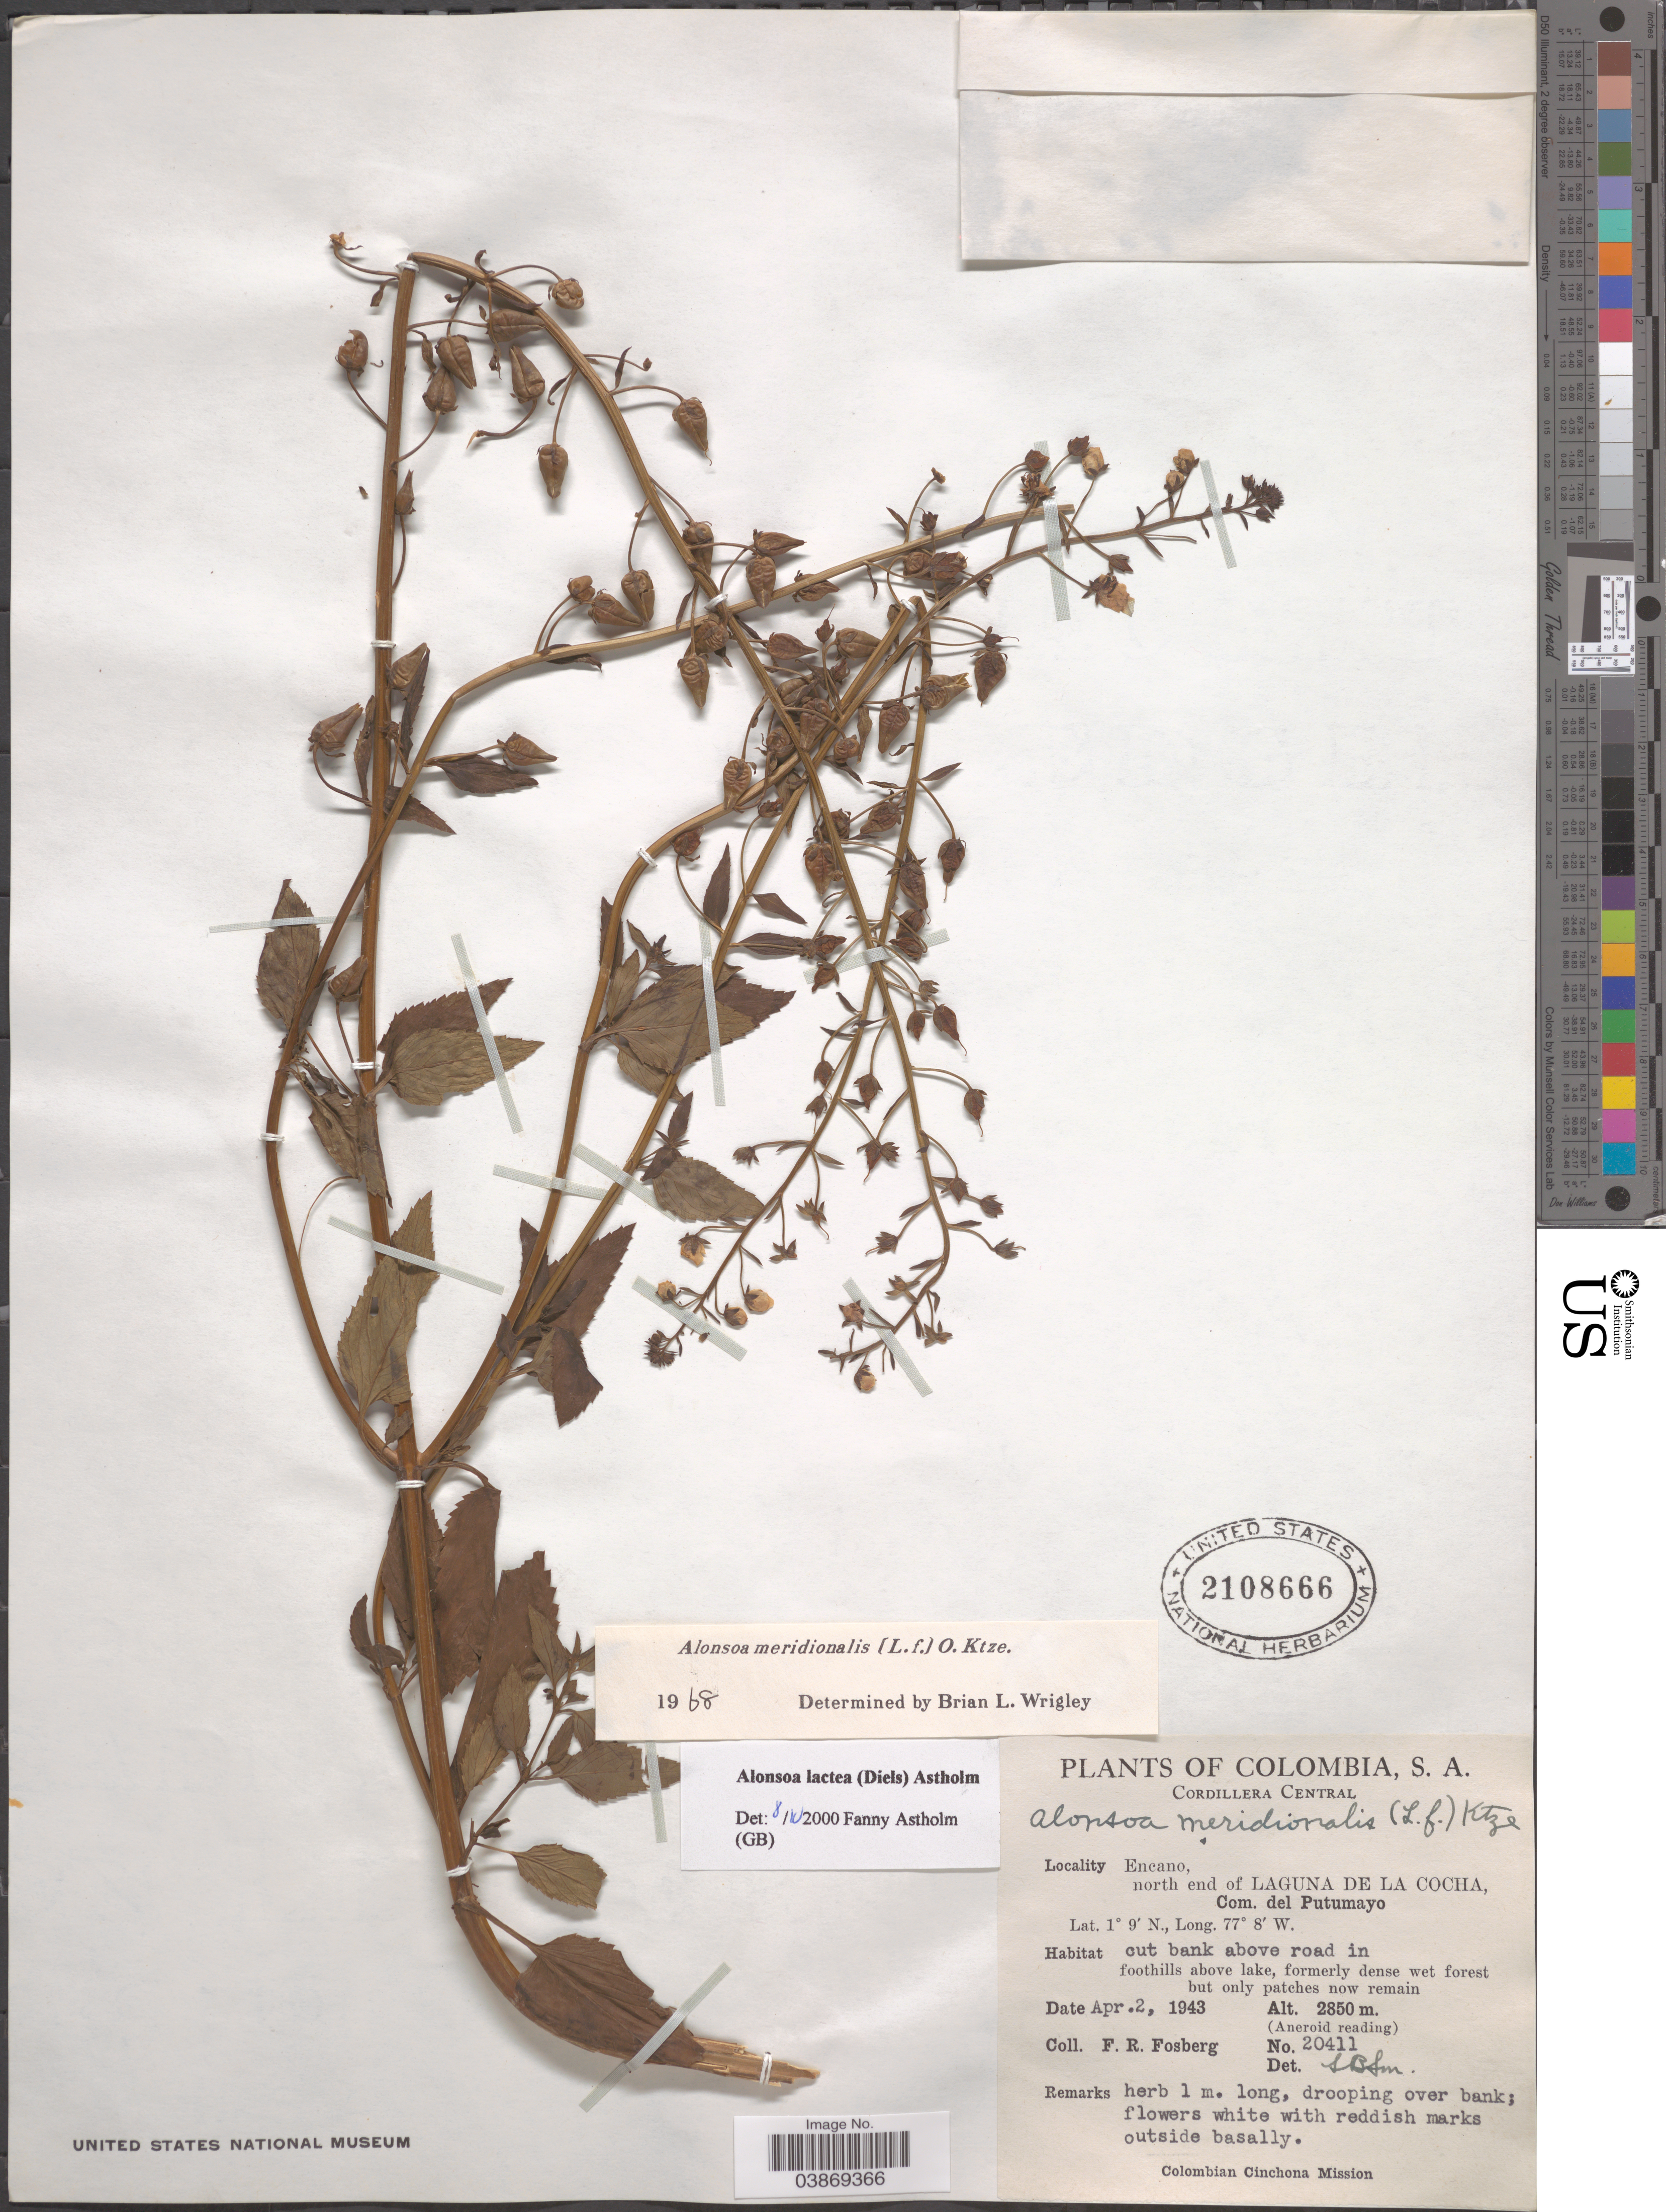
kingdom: Plantae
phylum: Tracheophyta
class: Magnoliopsida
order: Lamiales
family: Scrophulariaceae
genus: Alonsoa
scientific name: Alonsoa lactea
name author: Astholm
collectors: F. R. Fosberg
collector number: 20411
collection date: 1943-04-02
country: Colombia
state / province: Putumayo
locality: Cordillera Central. Encano, north end of Laguna de La Cocha, Com. del Putumayo.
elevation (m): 2850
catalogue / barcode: US 2108666